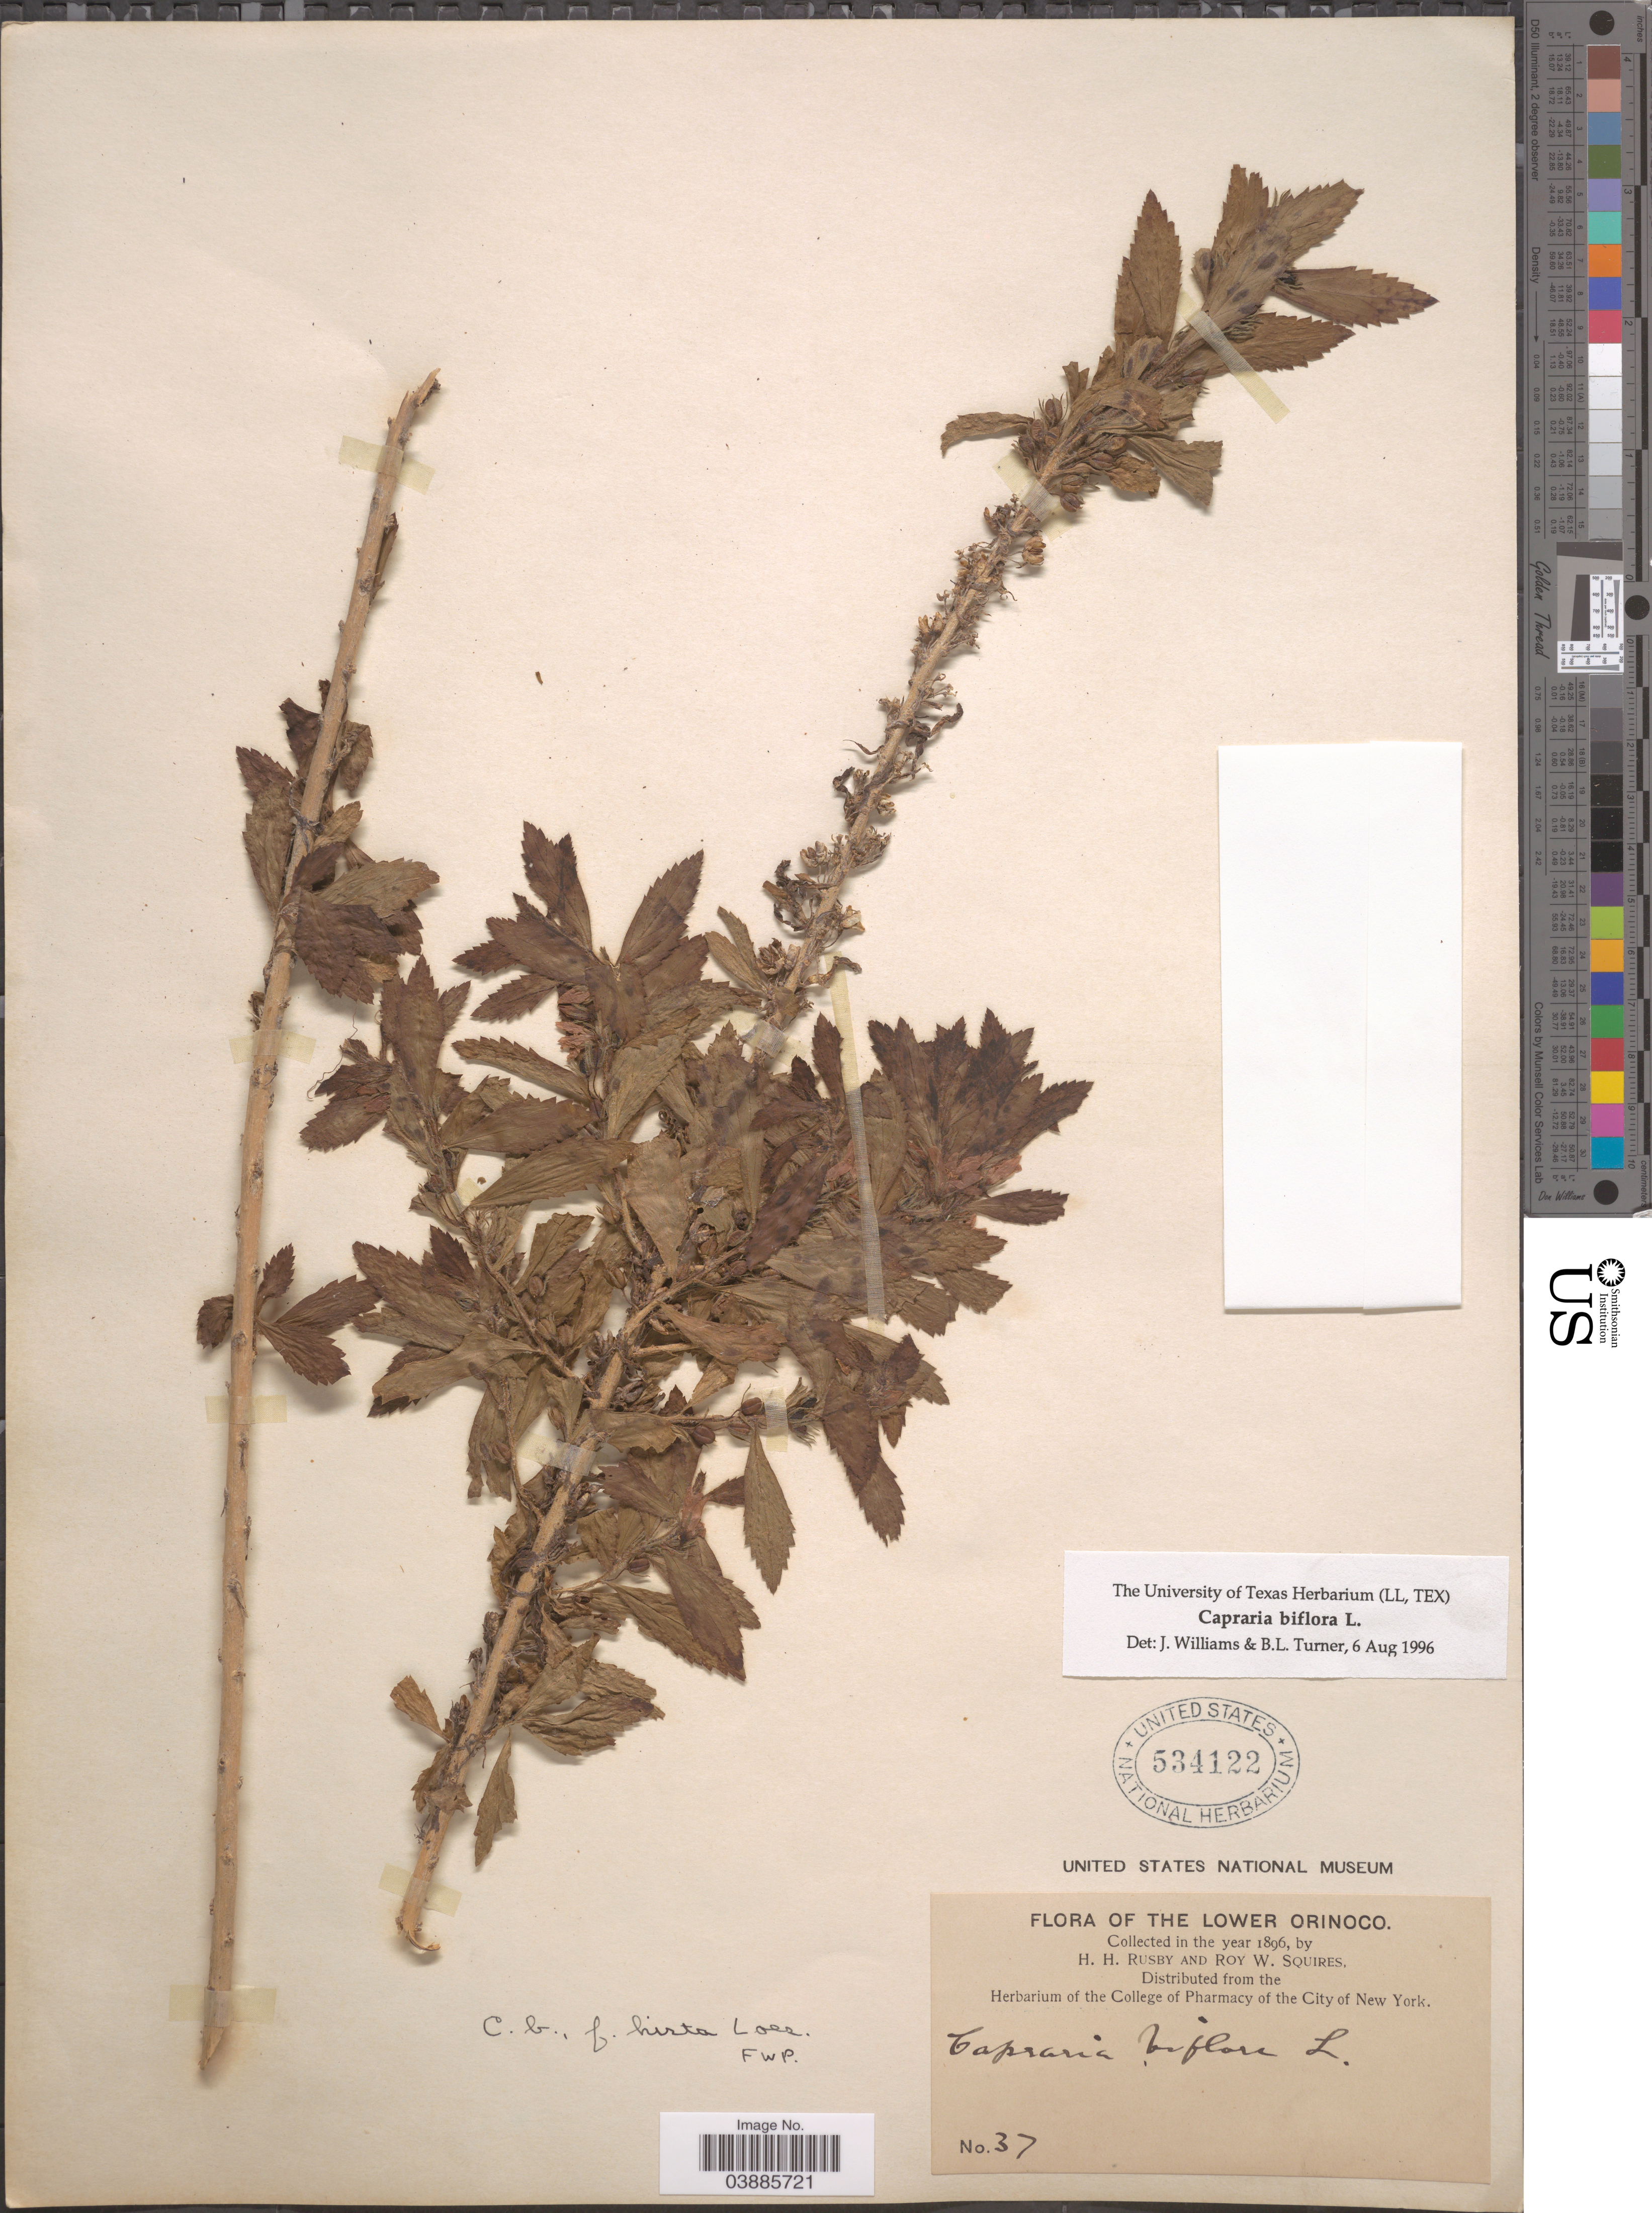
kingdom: Plantae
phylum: Tracheophyta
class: Magnoliopsida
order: Lamiales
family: Scrophulariaceae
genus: Capraria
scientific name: Capraria biflora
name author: L.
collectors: H. H. Rusby & R. Squires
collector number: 37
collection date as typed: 1896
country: Venezuela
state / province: Delta Amacuro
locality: Lower Orinoco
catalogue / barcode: US 534122